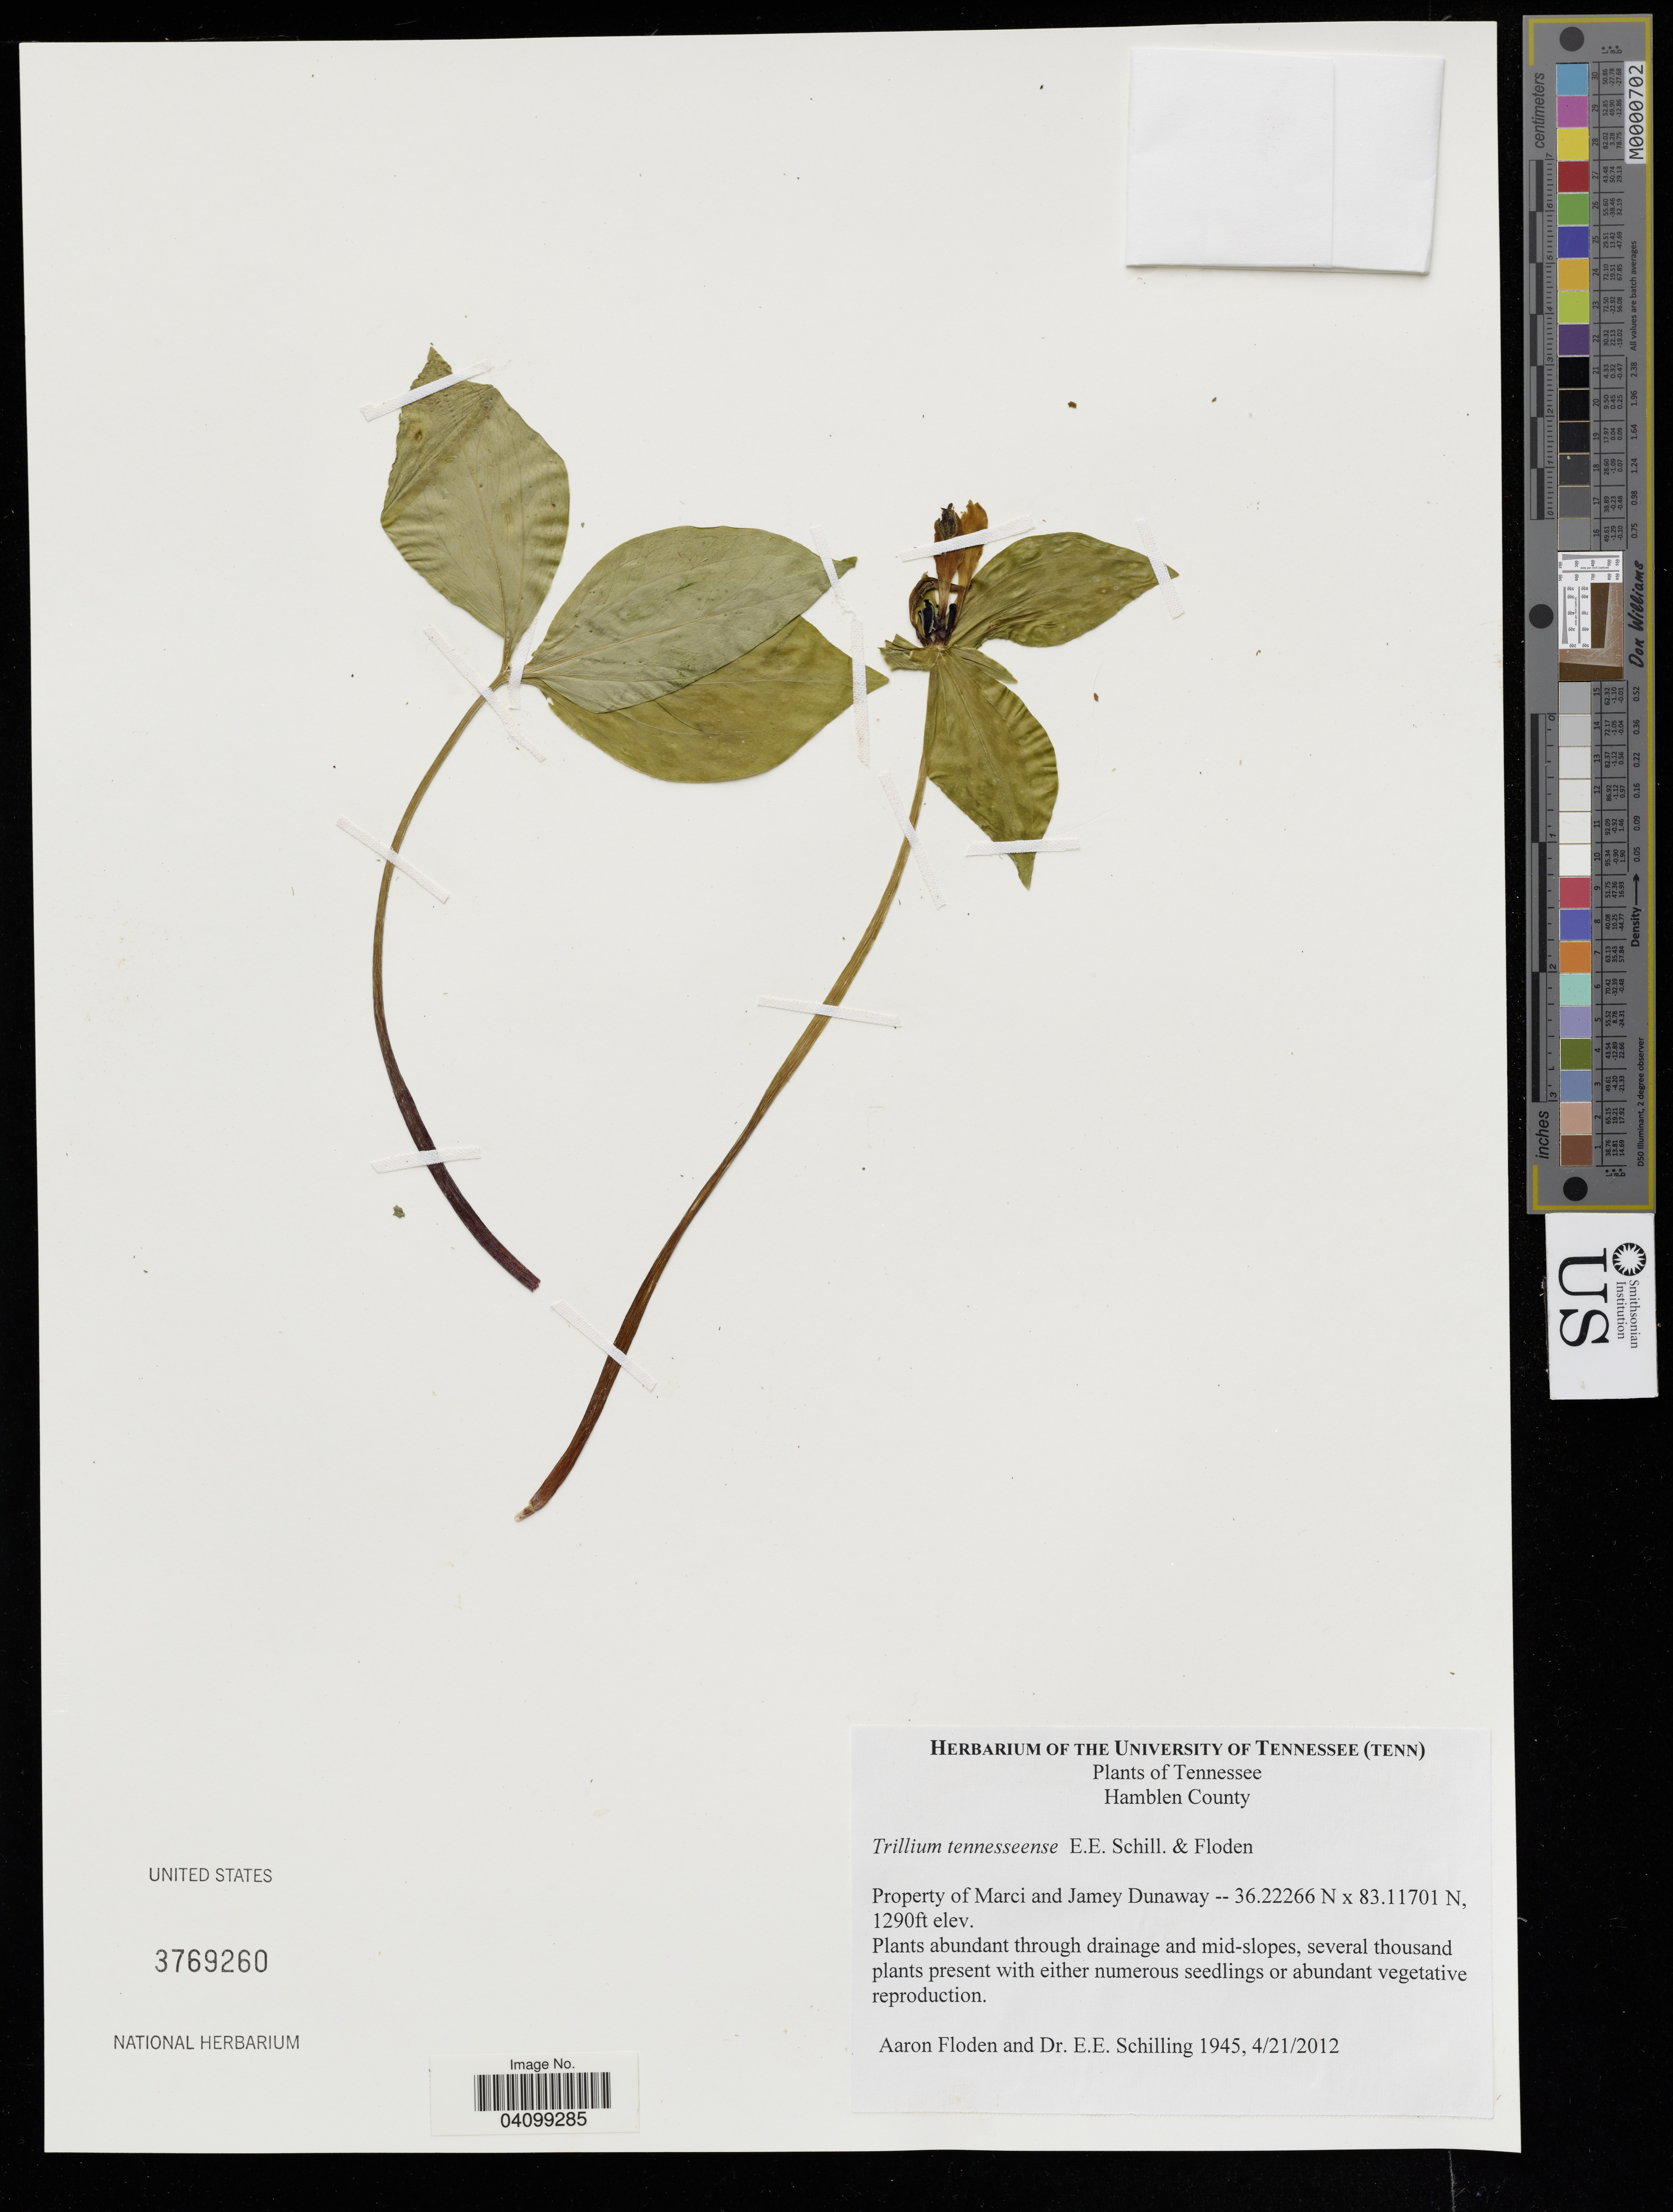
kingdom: Plantae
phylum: Tracheophyta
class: Liliopsida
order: Liliales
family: Melanthiaceae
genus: Trillium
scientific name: Trillium tennesseense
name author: E.E. Schill. & Floden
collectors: A. Floden & E. E. Schilling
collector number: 1945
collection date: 2012-04-21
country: United States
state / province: Tennessee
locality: Hamblen Country. Property of Marco and Jamey Dunaway.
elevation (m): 393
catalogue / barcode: US 3769260